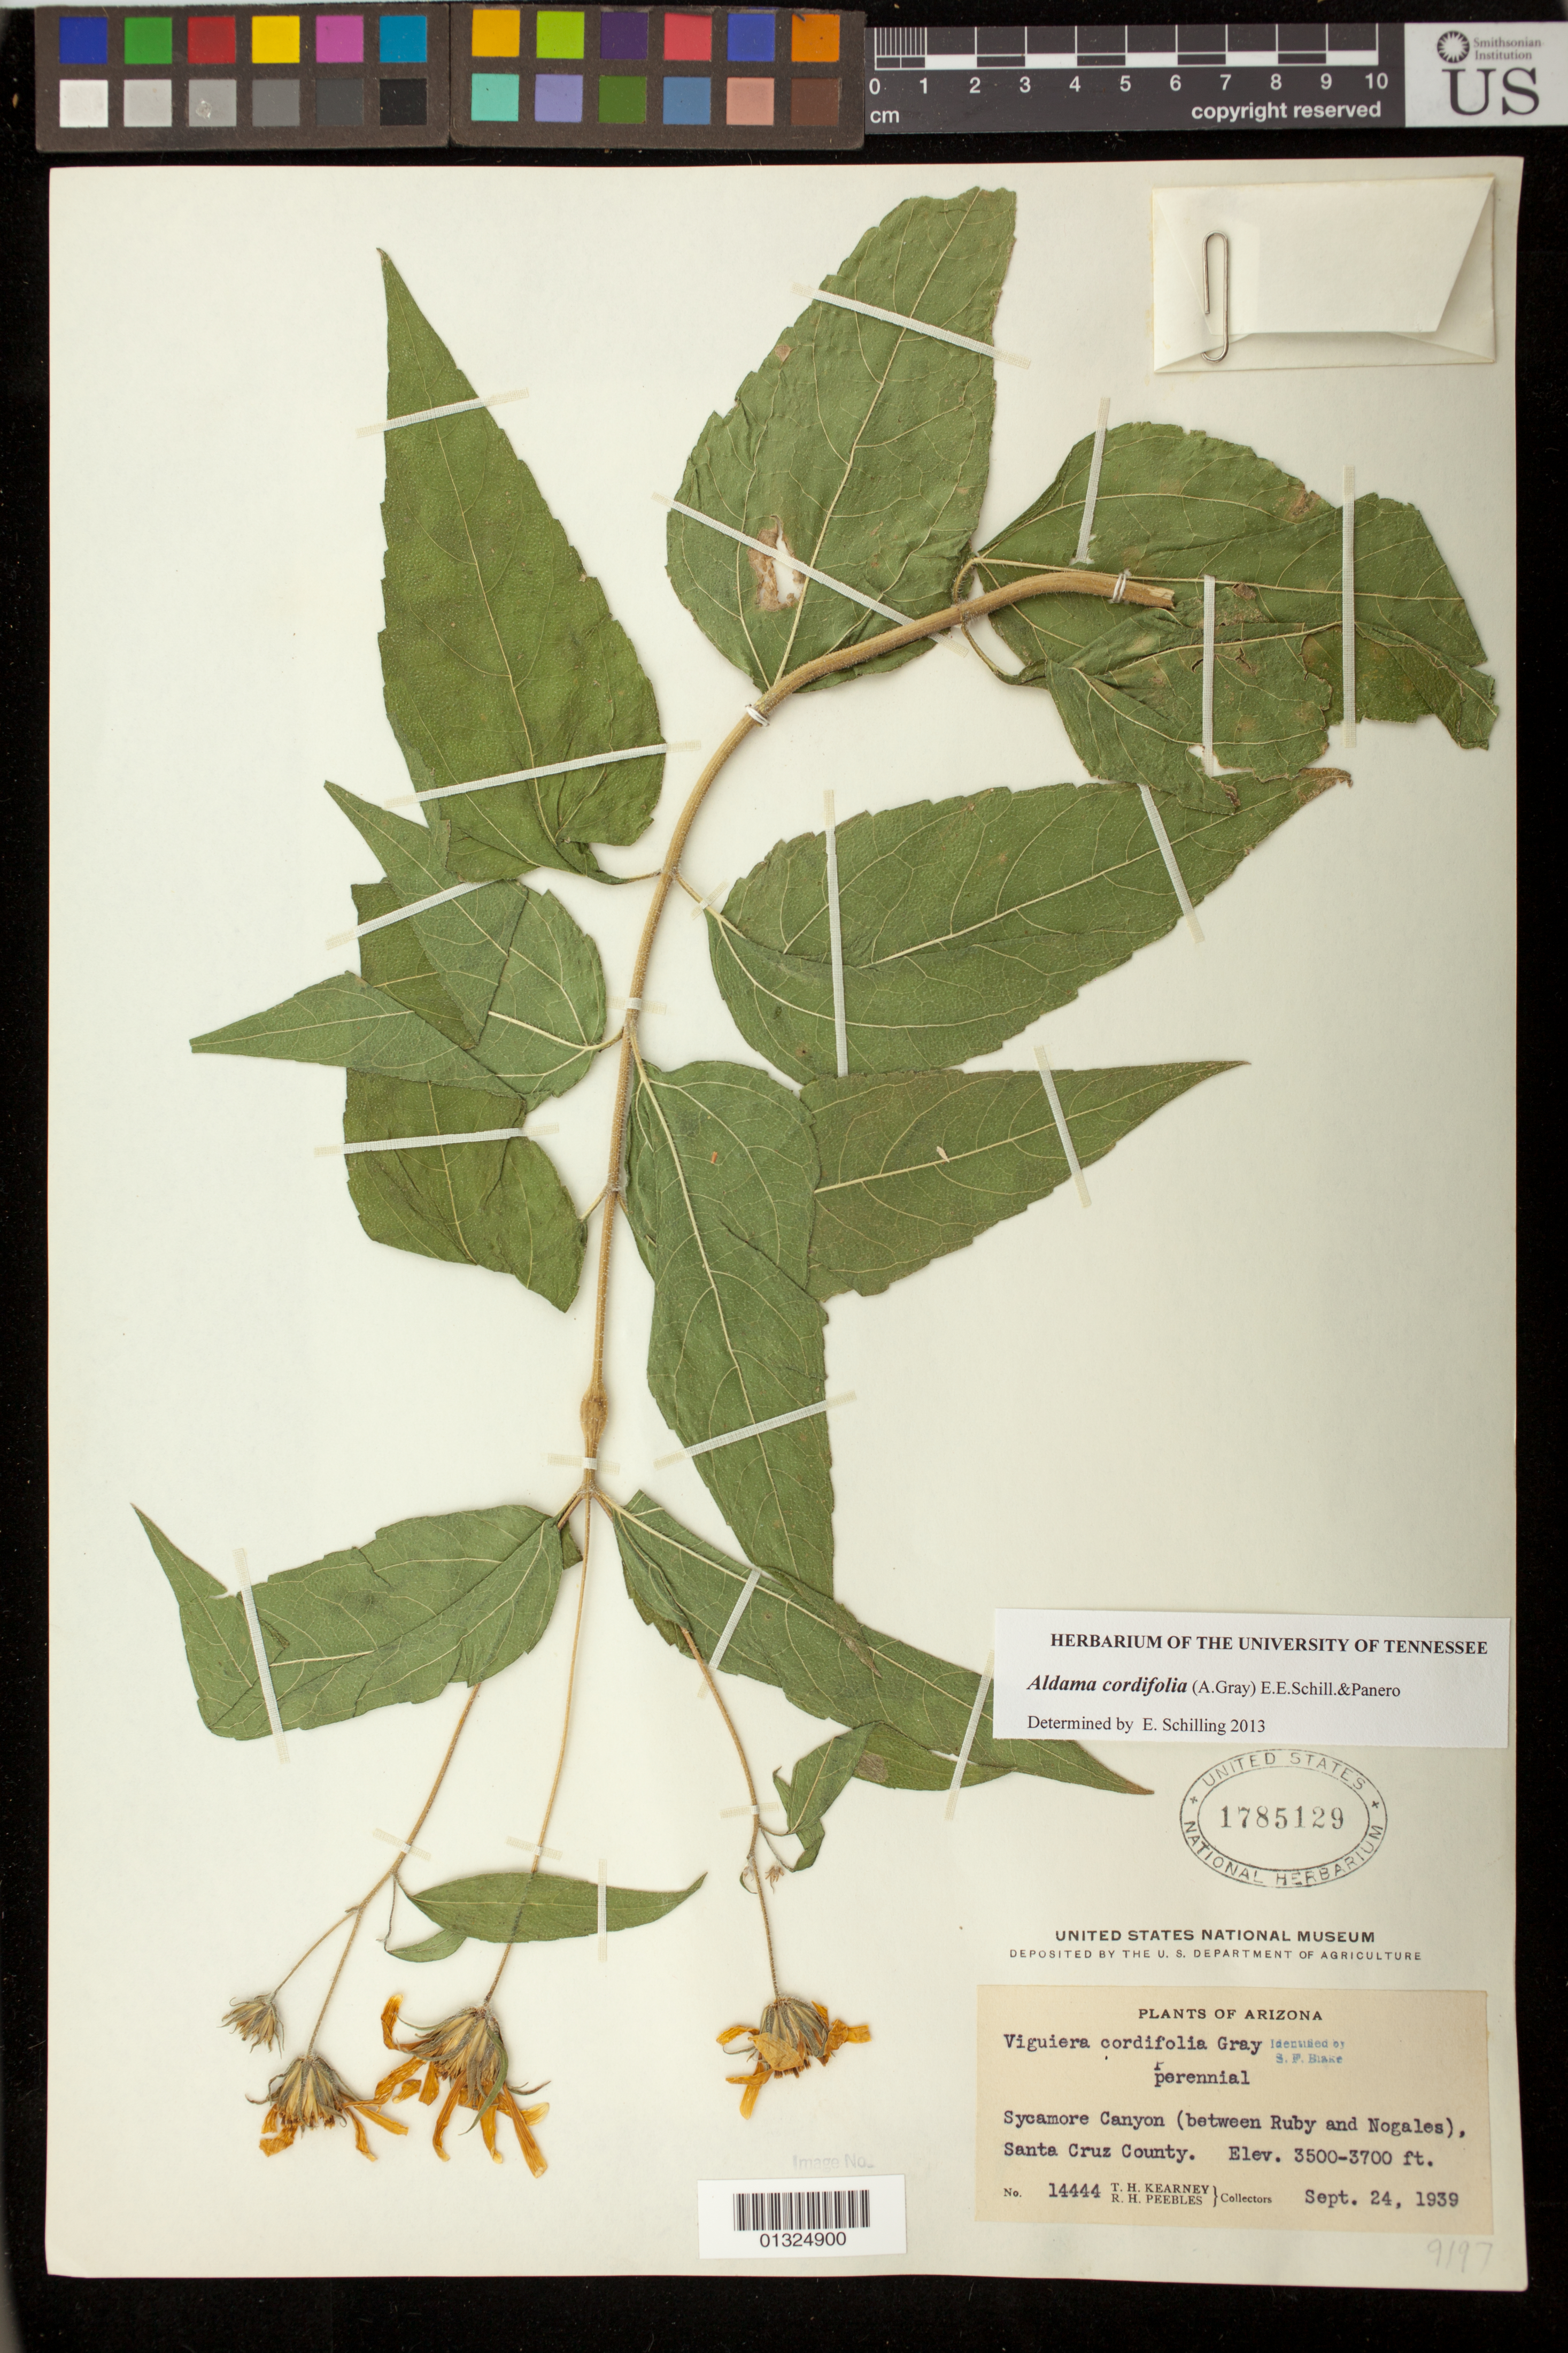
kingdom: Plantae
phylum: Tracheophyta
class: Magnoliopsida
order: Asterales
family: Asteraceae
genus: Aldama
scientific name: Aldama cordifolia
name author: (A. Gray) E.E. Schill. & Panero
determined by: Schilling, E. E.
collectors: T. H. Kearney & R. H. Peebles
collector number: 14444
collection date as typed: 24 Sep 1939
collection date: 1939-09-24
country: United States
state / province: Arizona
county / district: Santa Cruz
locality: Sycamore Canyon (between Ruby and Nogales)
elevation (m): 1067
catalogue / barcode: US 1785129